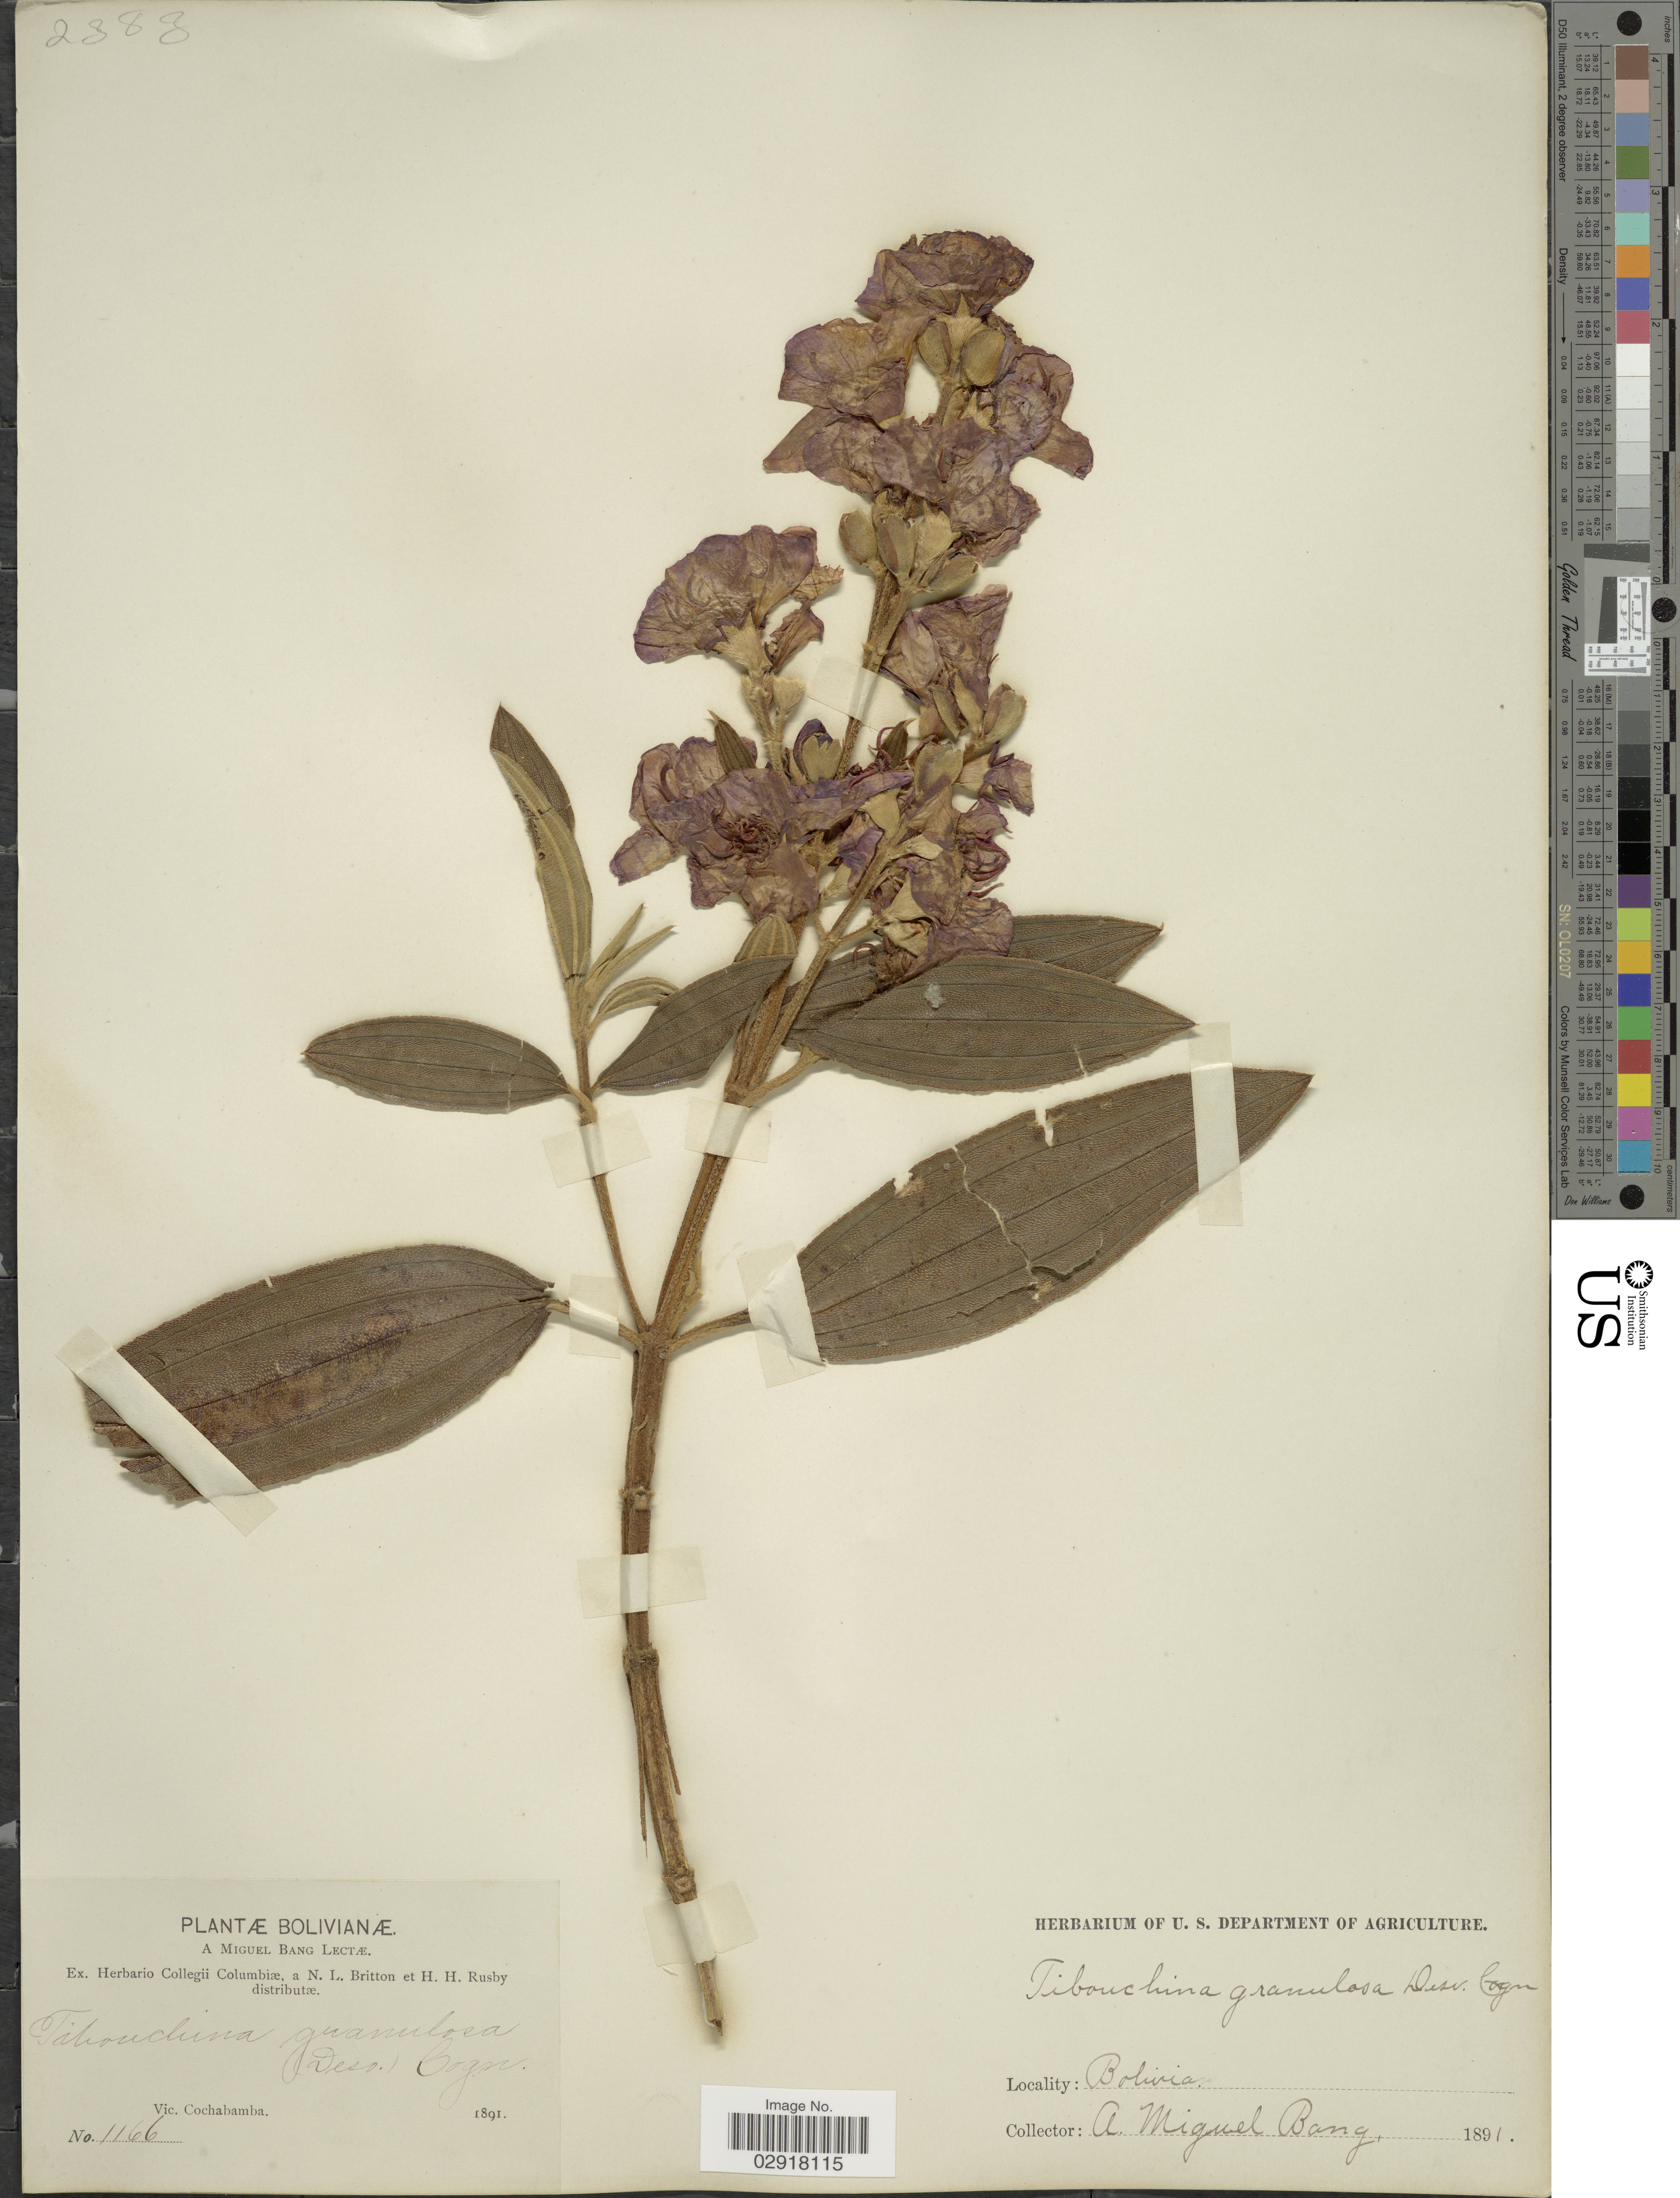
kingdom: Plantae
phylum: Tracheophyta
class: Magnoliopsida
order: Myrtales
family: Melastomataceae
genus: Pleroma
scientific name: Pleroma granulosum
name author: (Desr.) D. Don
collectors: M. Bang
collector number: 1166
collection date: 1891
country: Bolivia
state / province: Cochabamba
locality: Vic. Cochabamba.